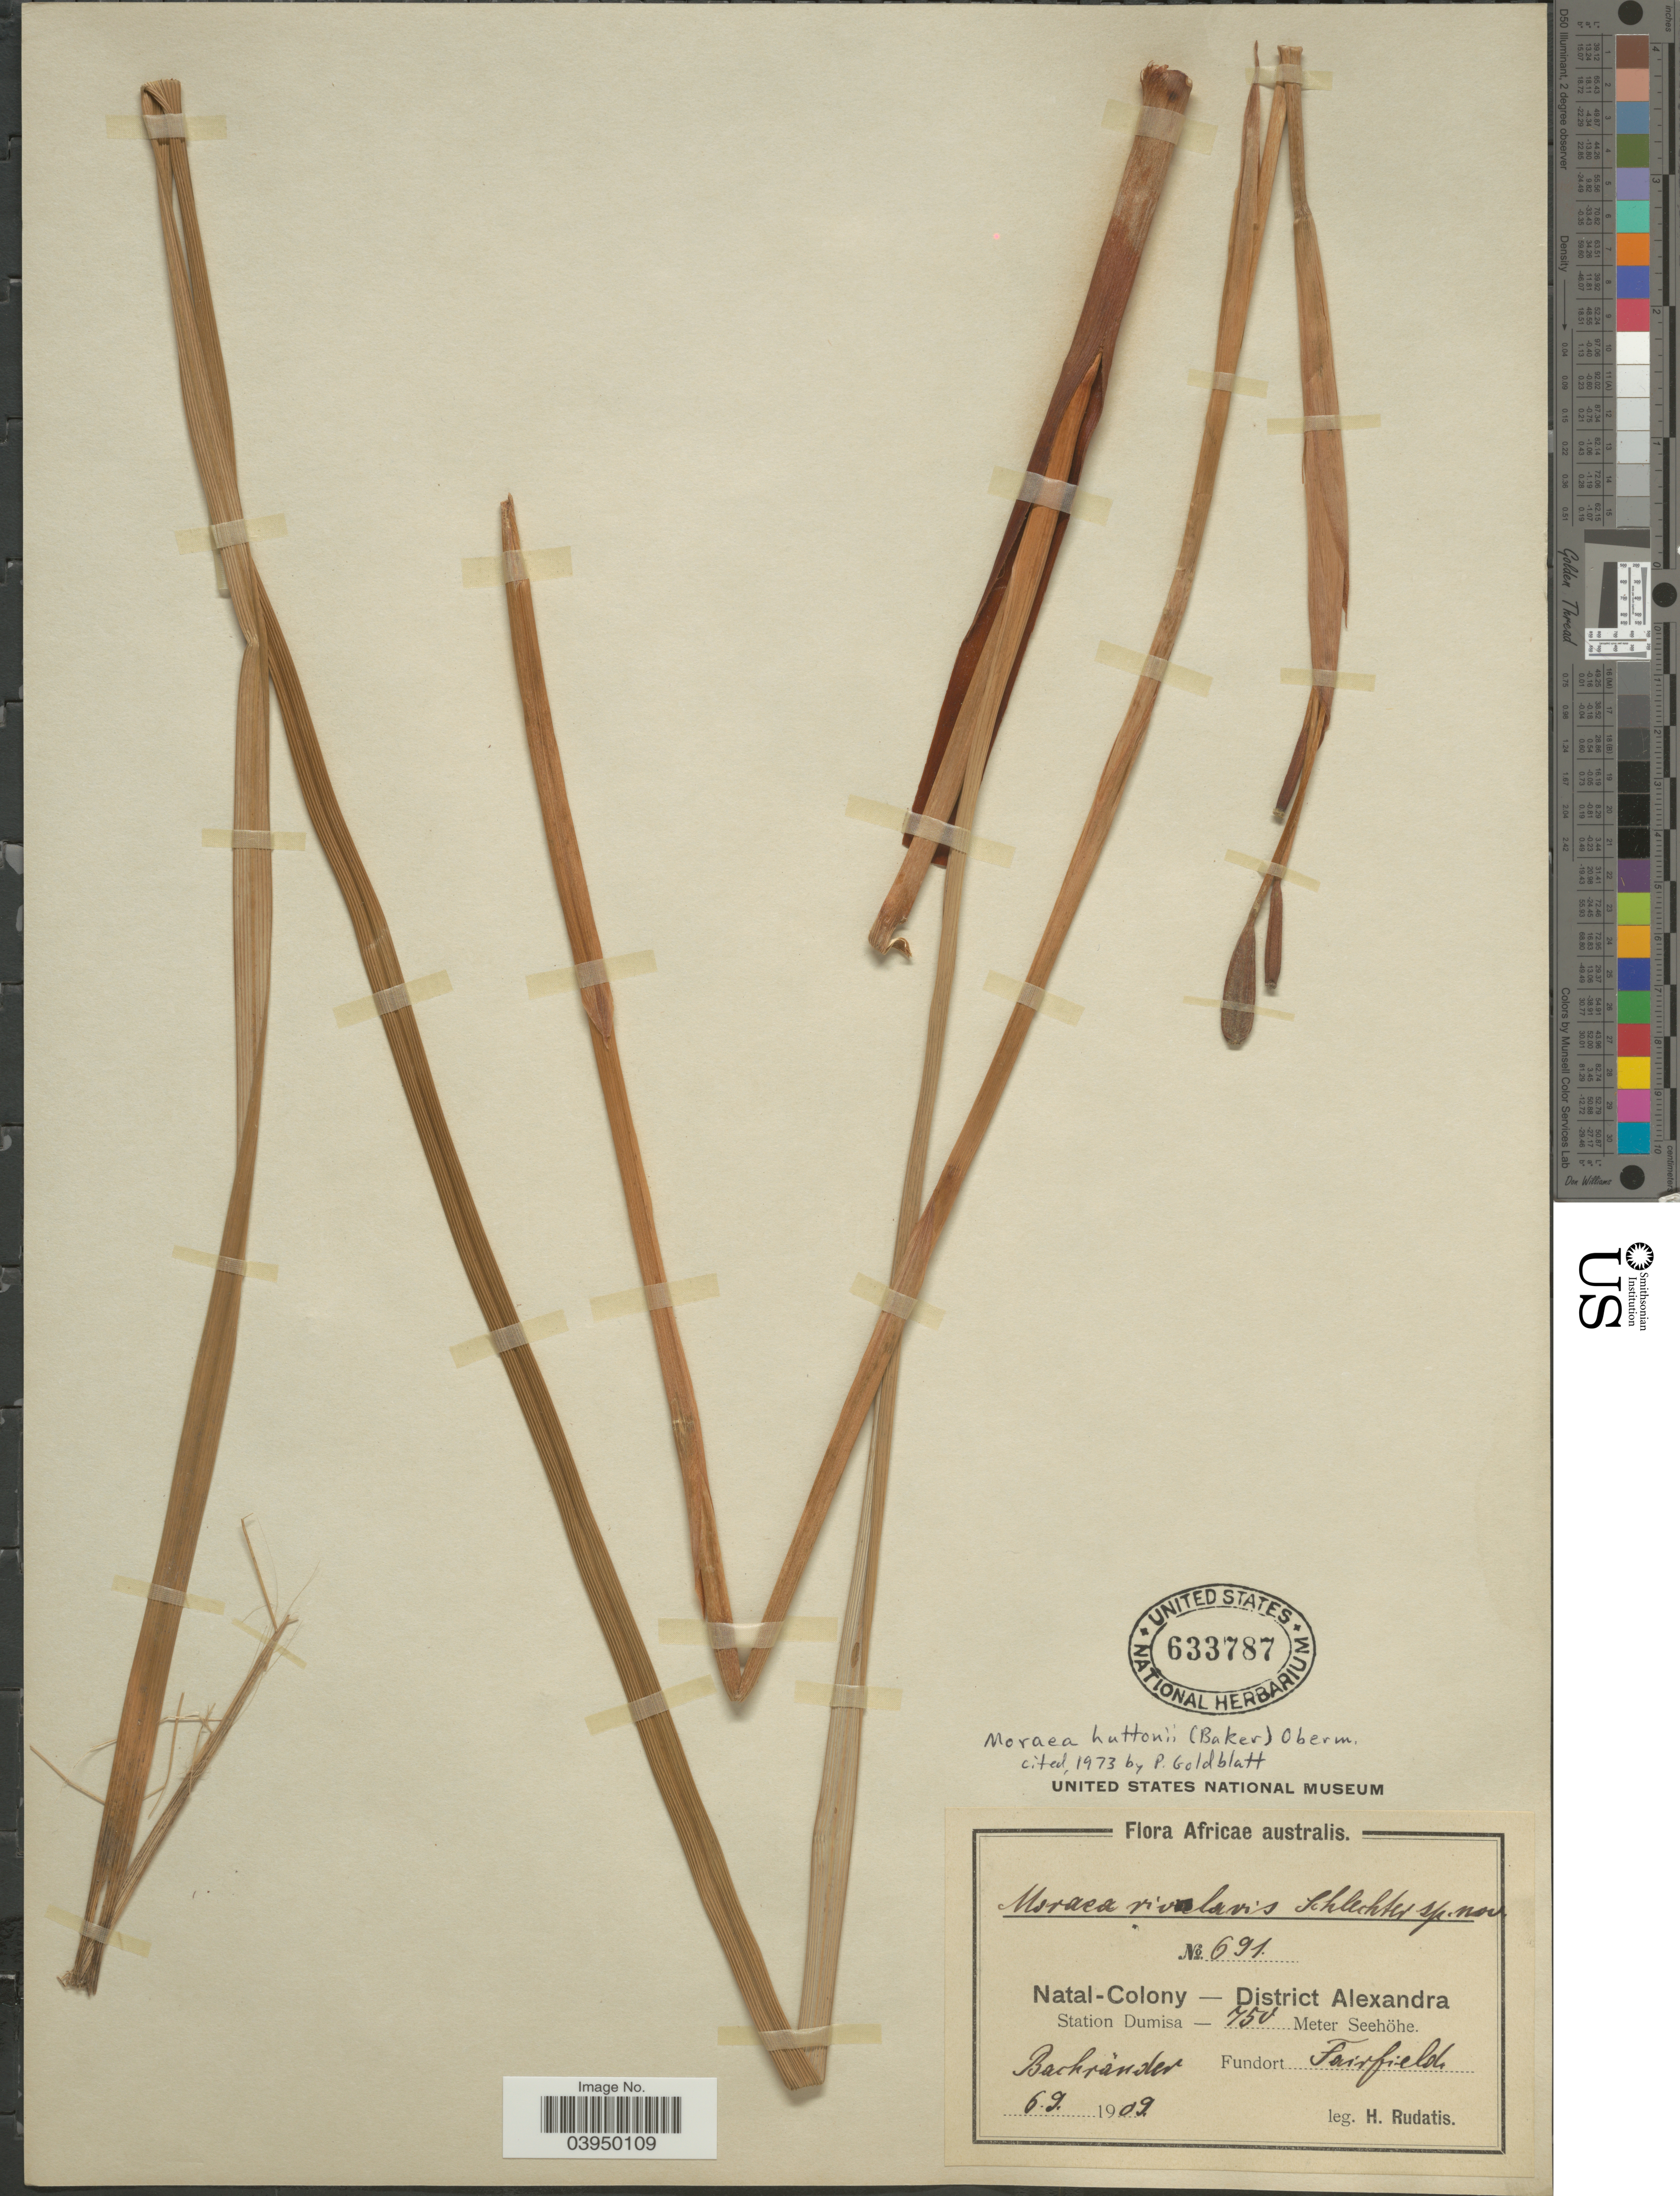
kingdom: Plantae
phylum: Tracheophyta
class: Liliopsida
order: Asparagales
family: Iridaceae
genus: Moraea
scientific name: Moraea huttonii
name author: (Baker) Oberm.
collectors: H. Rudatis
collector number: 691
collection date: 1909-09-06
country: South Africa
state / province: KwaZulu-Natal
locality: Africae australis. Natal-Colony - District Alexandra. Station Dumisa - Fairfield. Backrãnder.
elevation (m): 750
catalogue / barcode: US 633787